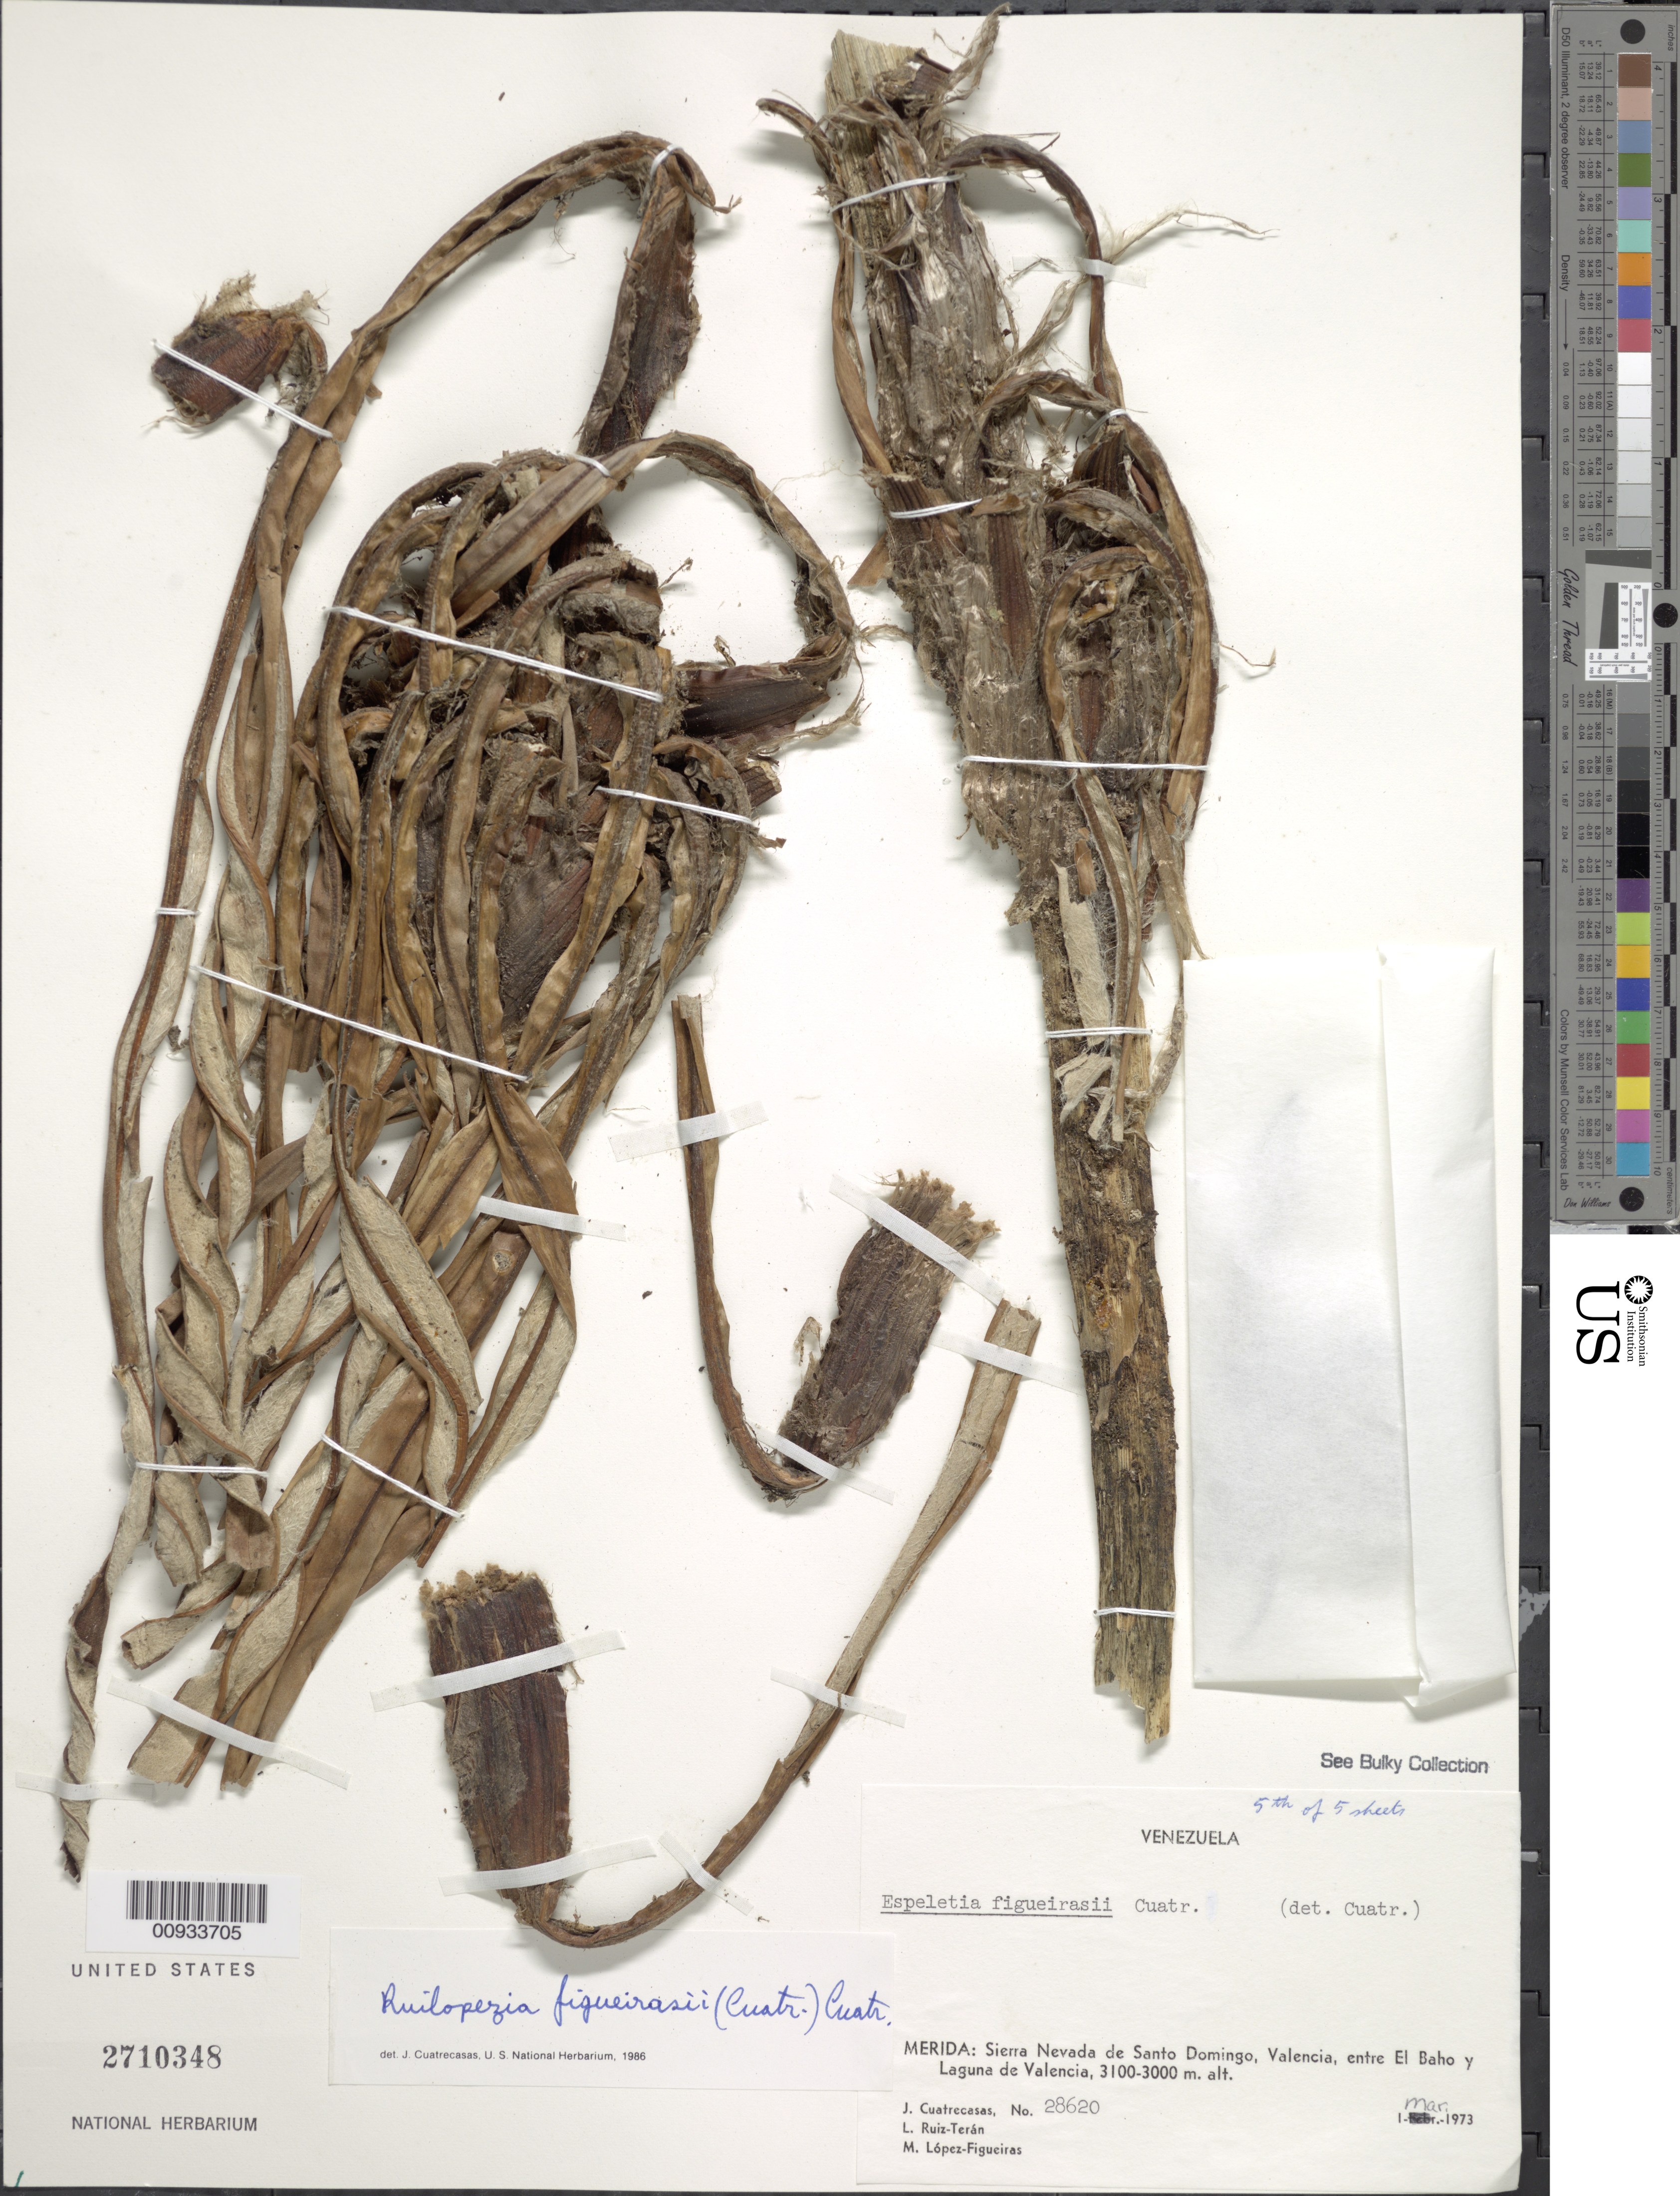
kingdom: Plantae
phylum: Tracheophyta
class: Magnoliopsida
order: Asterales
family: Asteraceae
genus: Ruilopezia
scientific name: Ruilopezia figueirasii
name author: (Cuatrec.) Cuatrec.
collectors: J. Cuatrecasas, L. E. Ruíz-Terán & M. López Figueiras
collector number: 28620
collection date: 1973-03-01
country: Venezuela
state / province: Mérida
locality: Sierra Nevada de Santo Domingo, Valencia, entre El Baho y Laguna de Valencia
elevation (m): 3000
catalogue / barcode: US 2710348